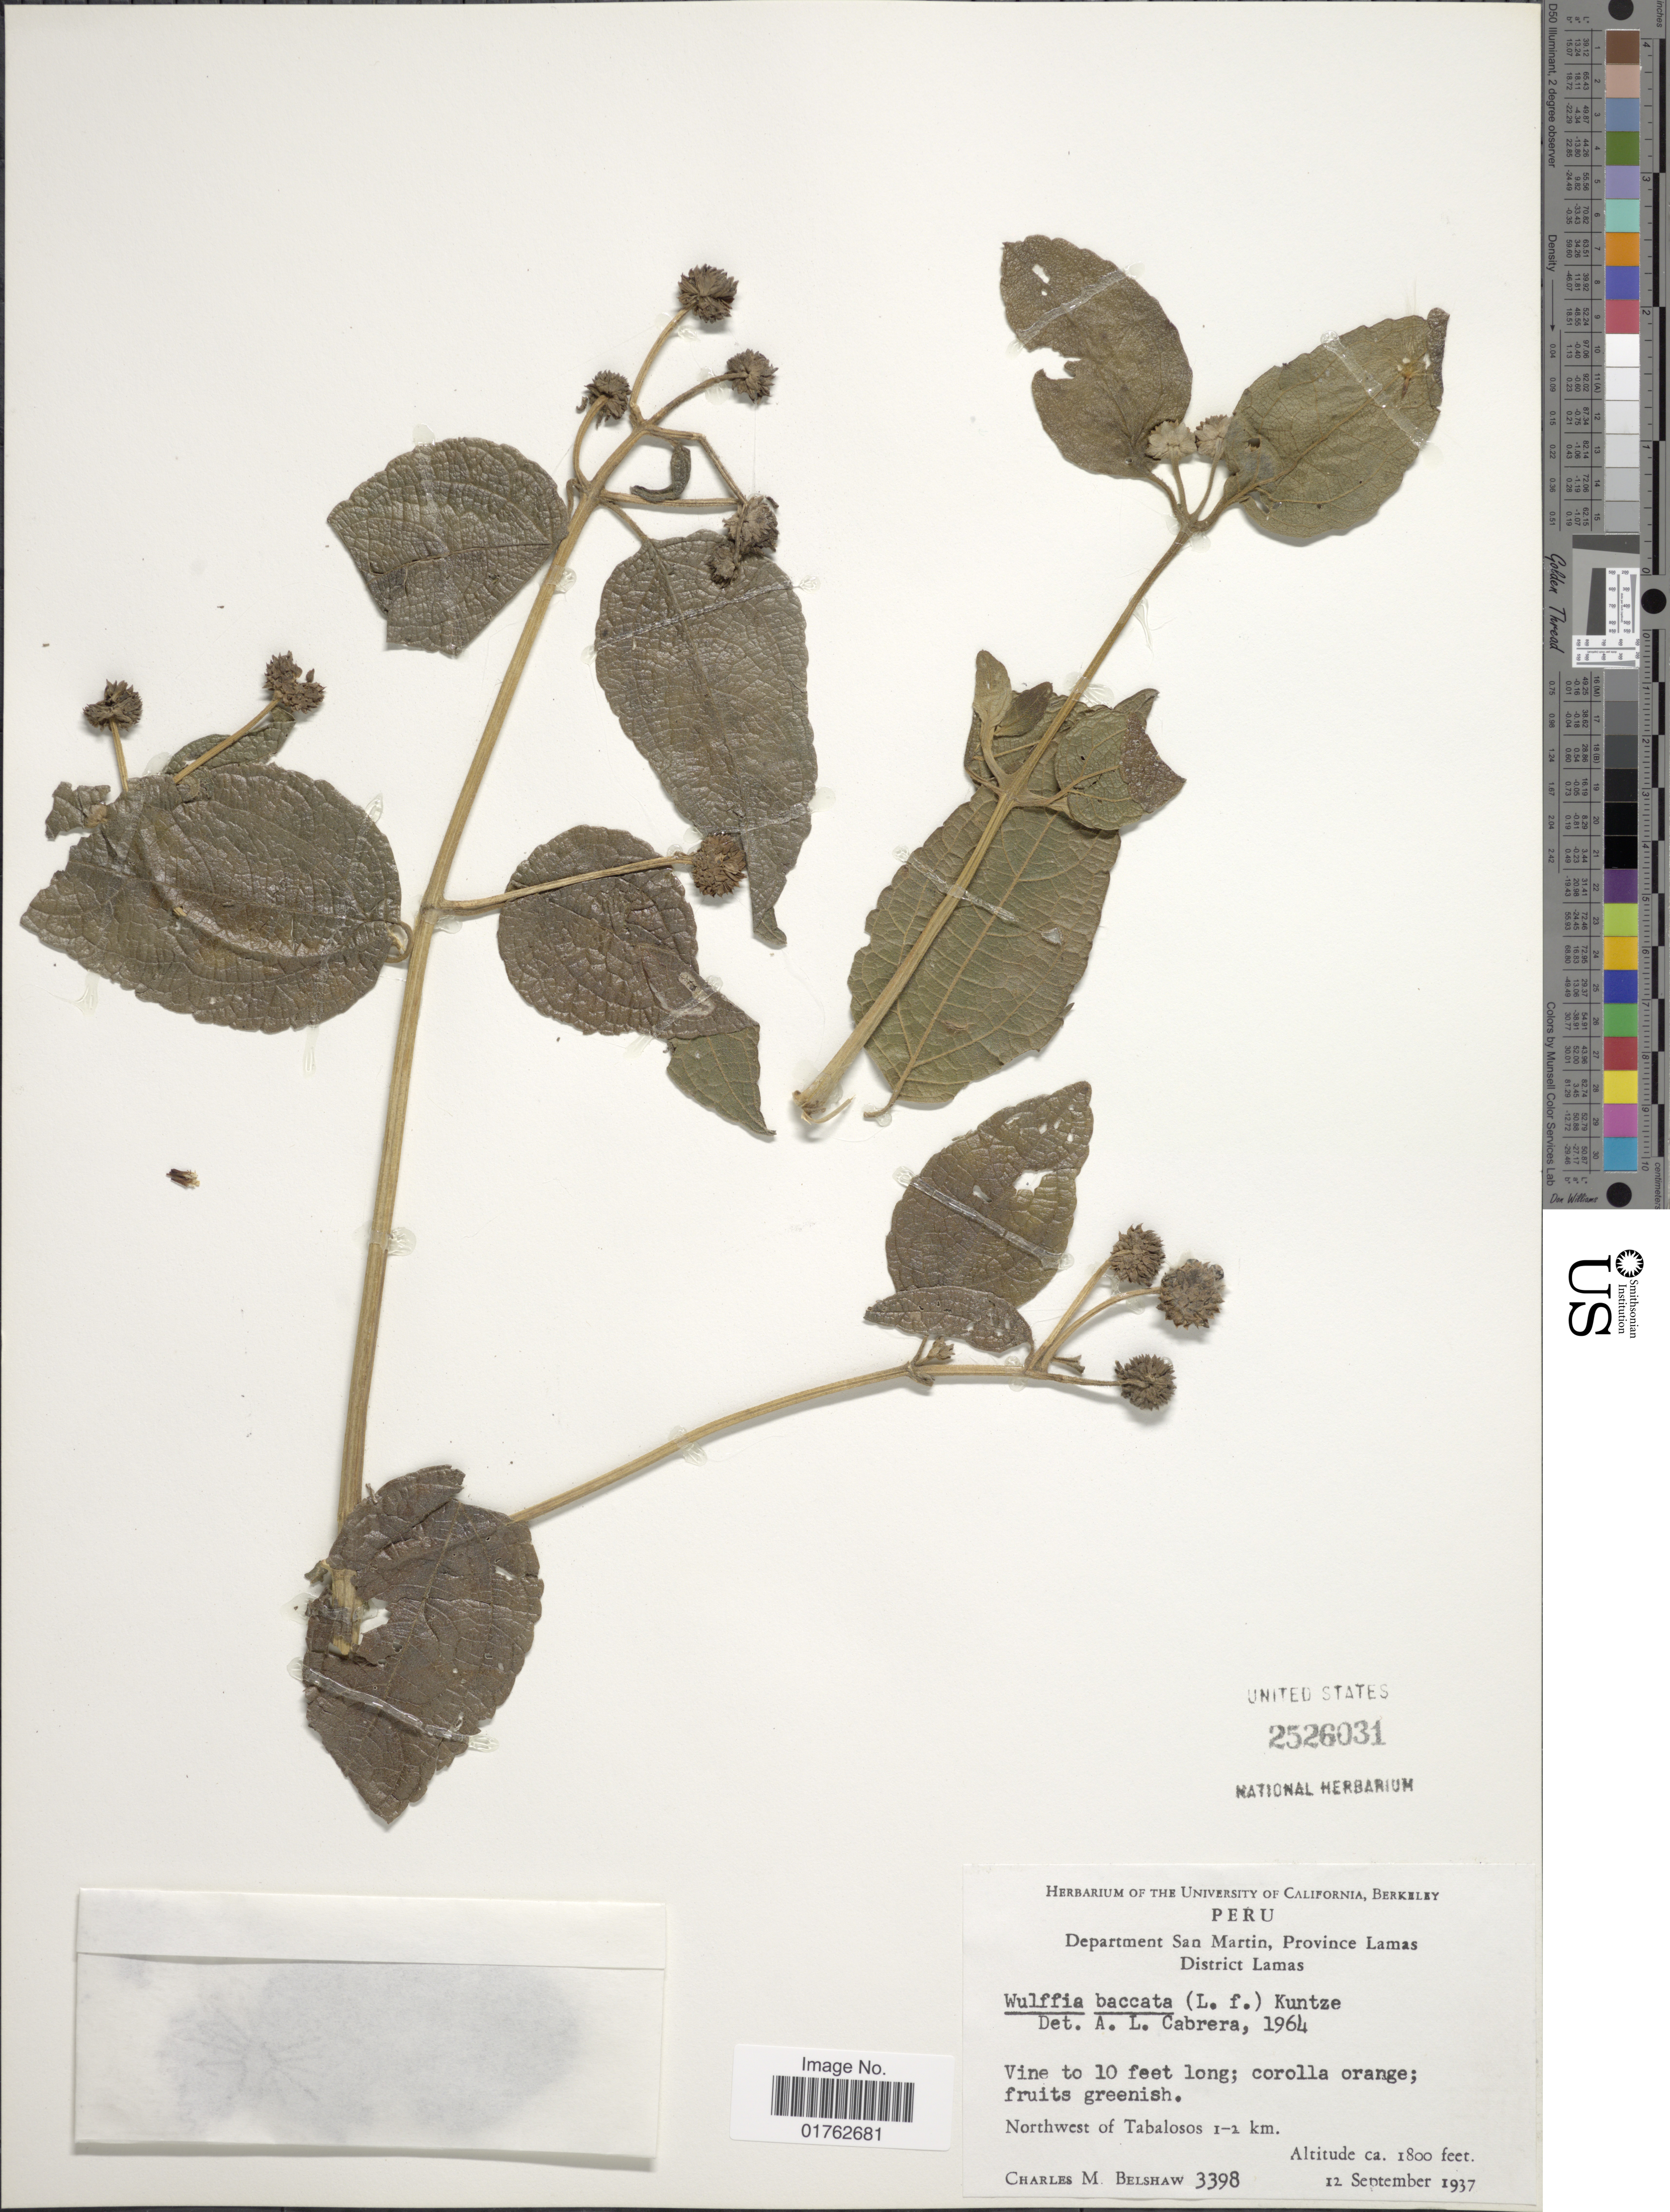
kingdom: Plantae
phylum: Tracheophyta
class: Magnoliopsida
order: Asterales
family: Asteraceae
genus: Wulffia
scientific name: Wulffia baccata var. baccata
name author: (L.) Kuntze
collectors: C. Shaw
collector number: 3398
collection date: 1937-09-12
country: Peru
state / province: San Martín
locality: Departament San Martin, Province Lamas, District Lamas, Northwest of Tabalosos 1-2 km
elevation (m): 549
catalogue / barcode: US 2526031